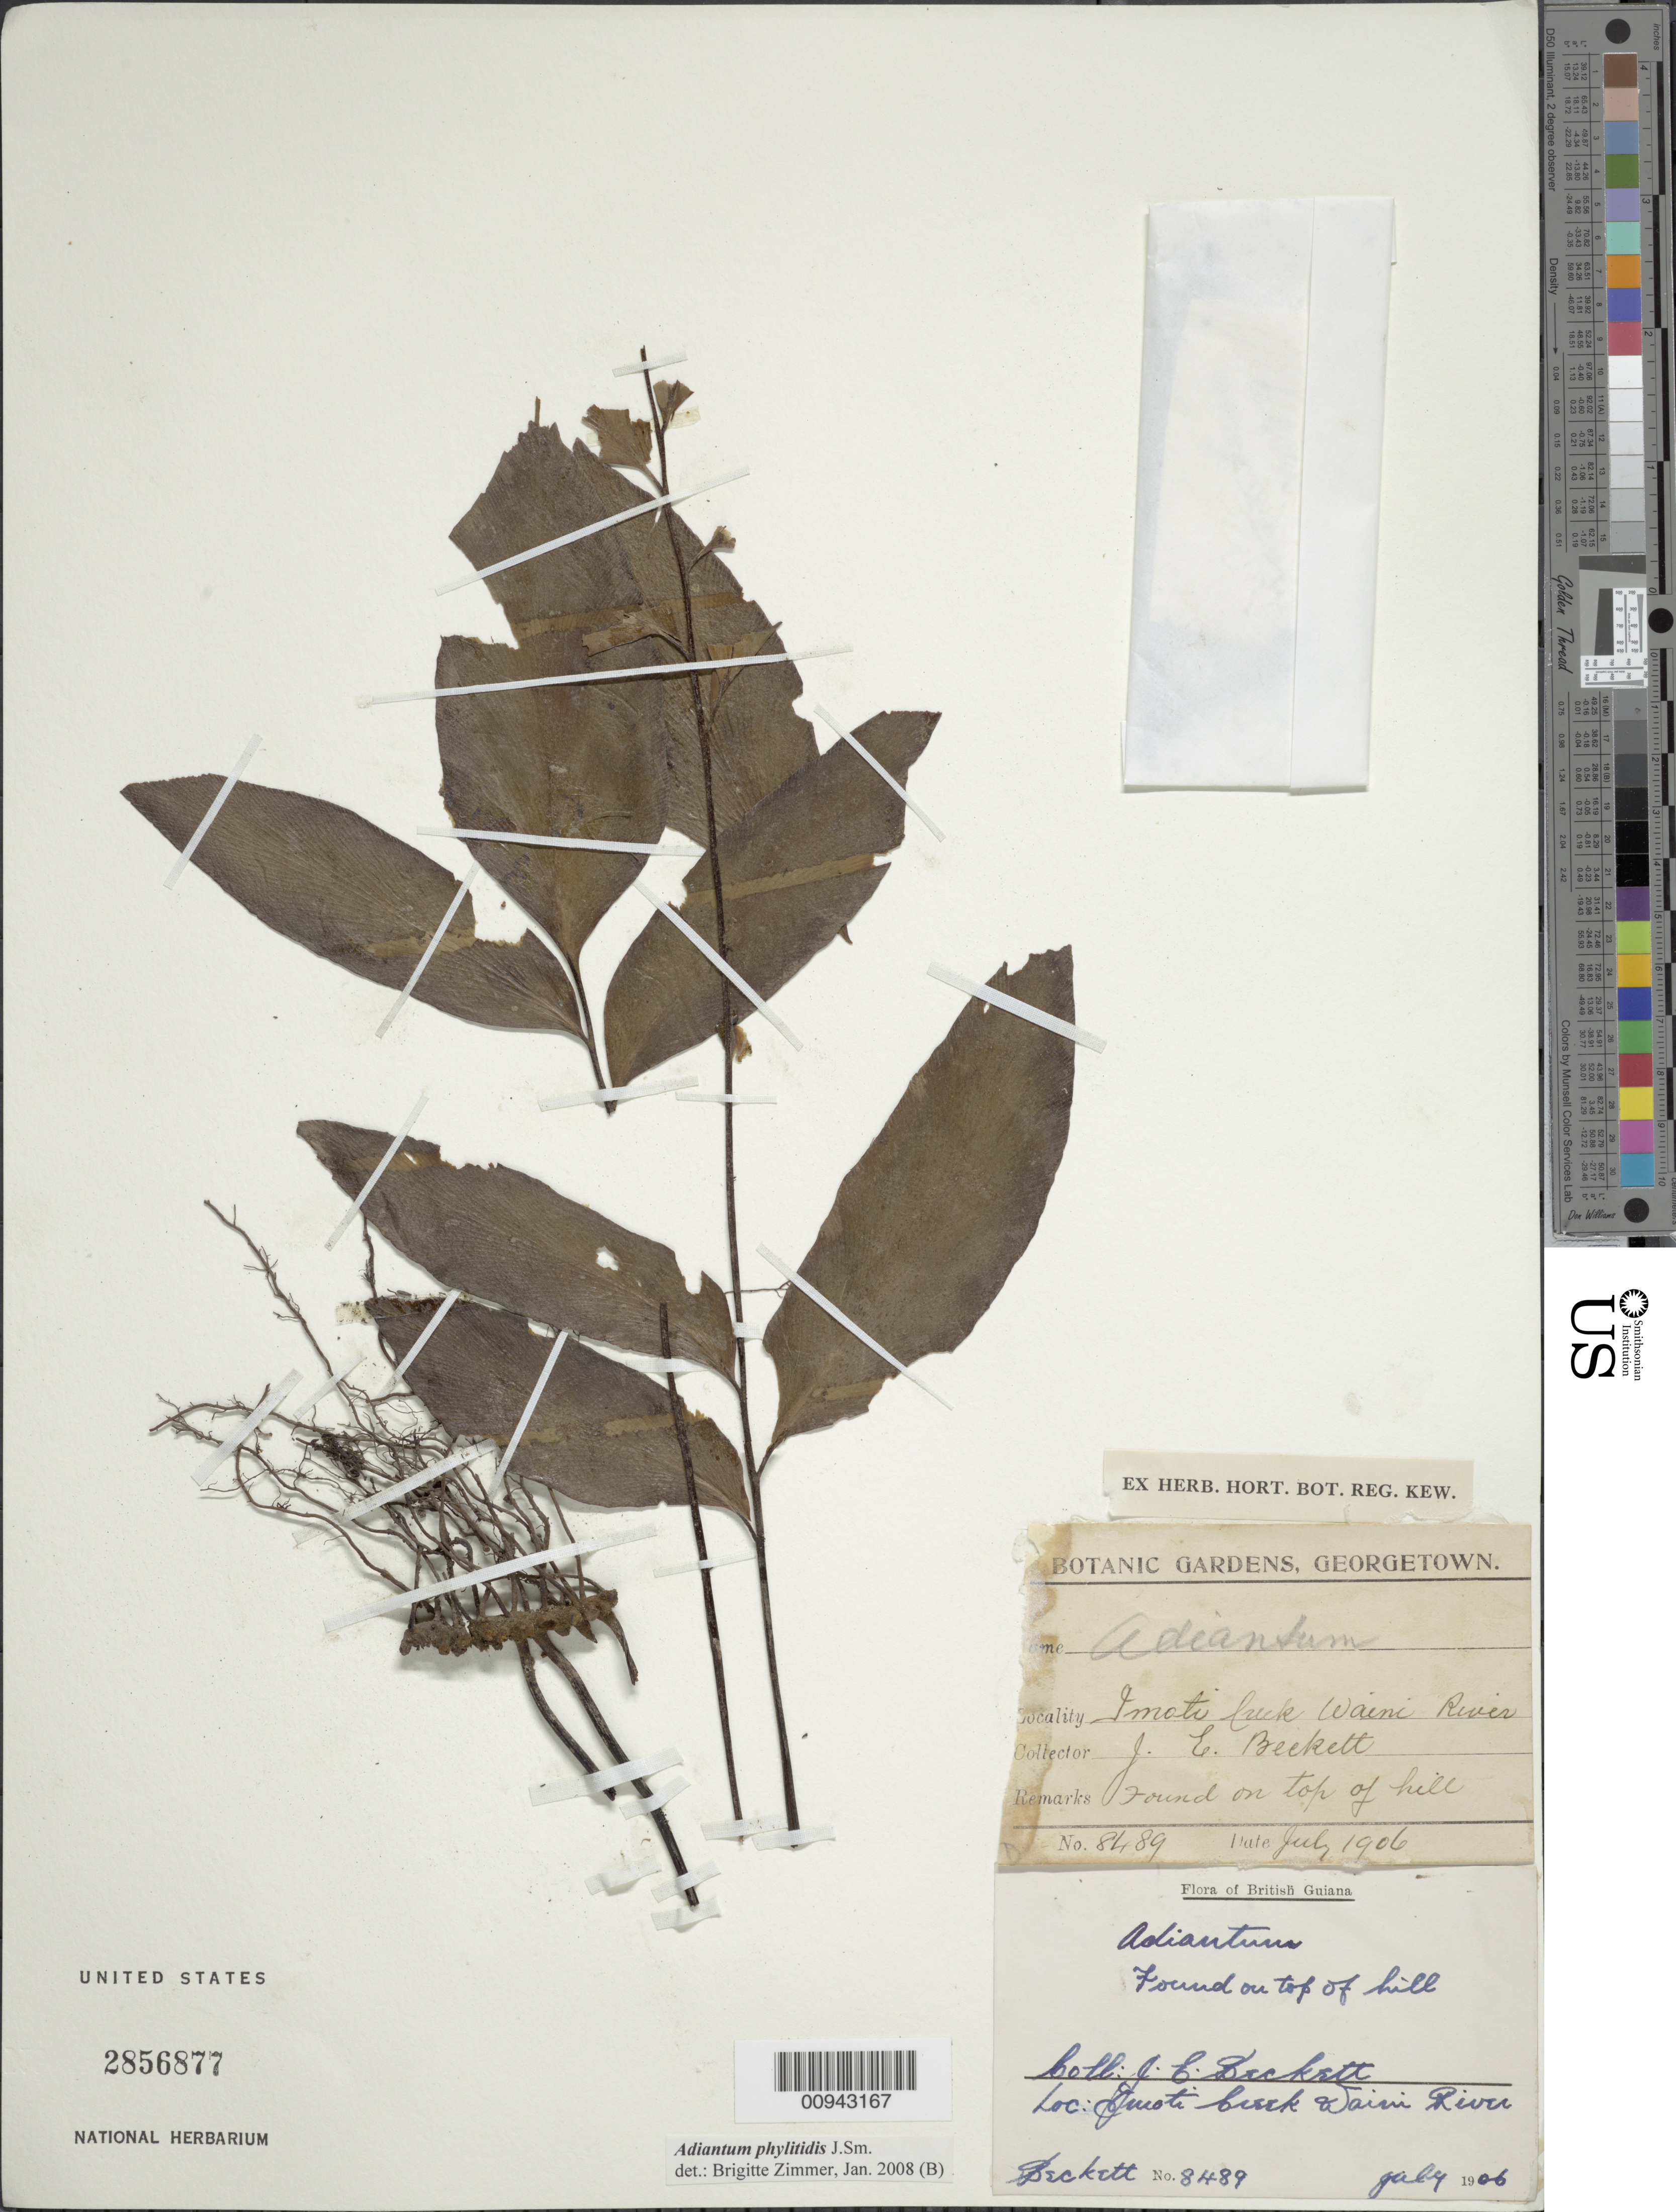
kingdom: Plantae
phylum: Tracheophyta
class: Polypodiopsida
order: Polypodiales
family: Pteridaceae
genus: Adiantum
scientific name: Adiantum phyllitidis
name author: J. Sm.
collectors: J. Beckett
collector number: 8489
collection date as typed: Jul-06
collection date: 2006-07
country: Guyana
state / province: Barima-Waini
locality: Imoti Creek, Waini River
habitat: Top of hill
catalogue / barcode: US 2856877